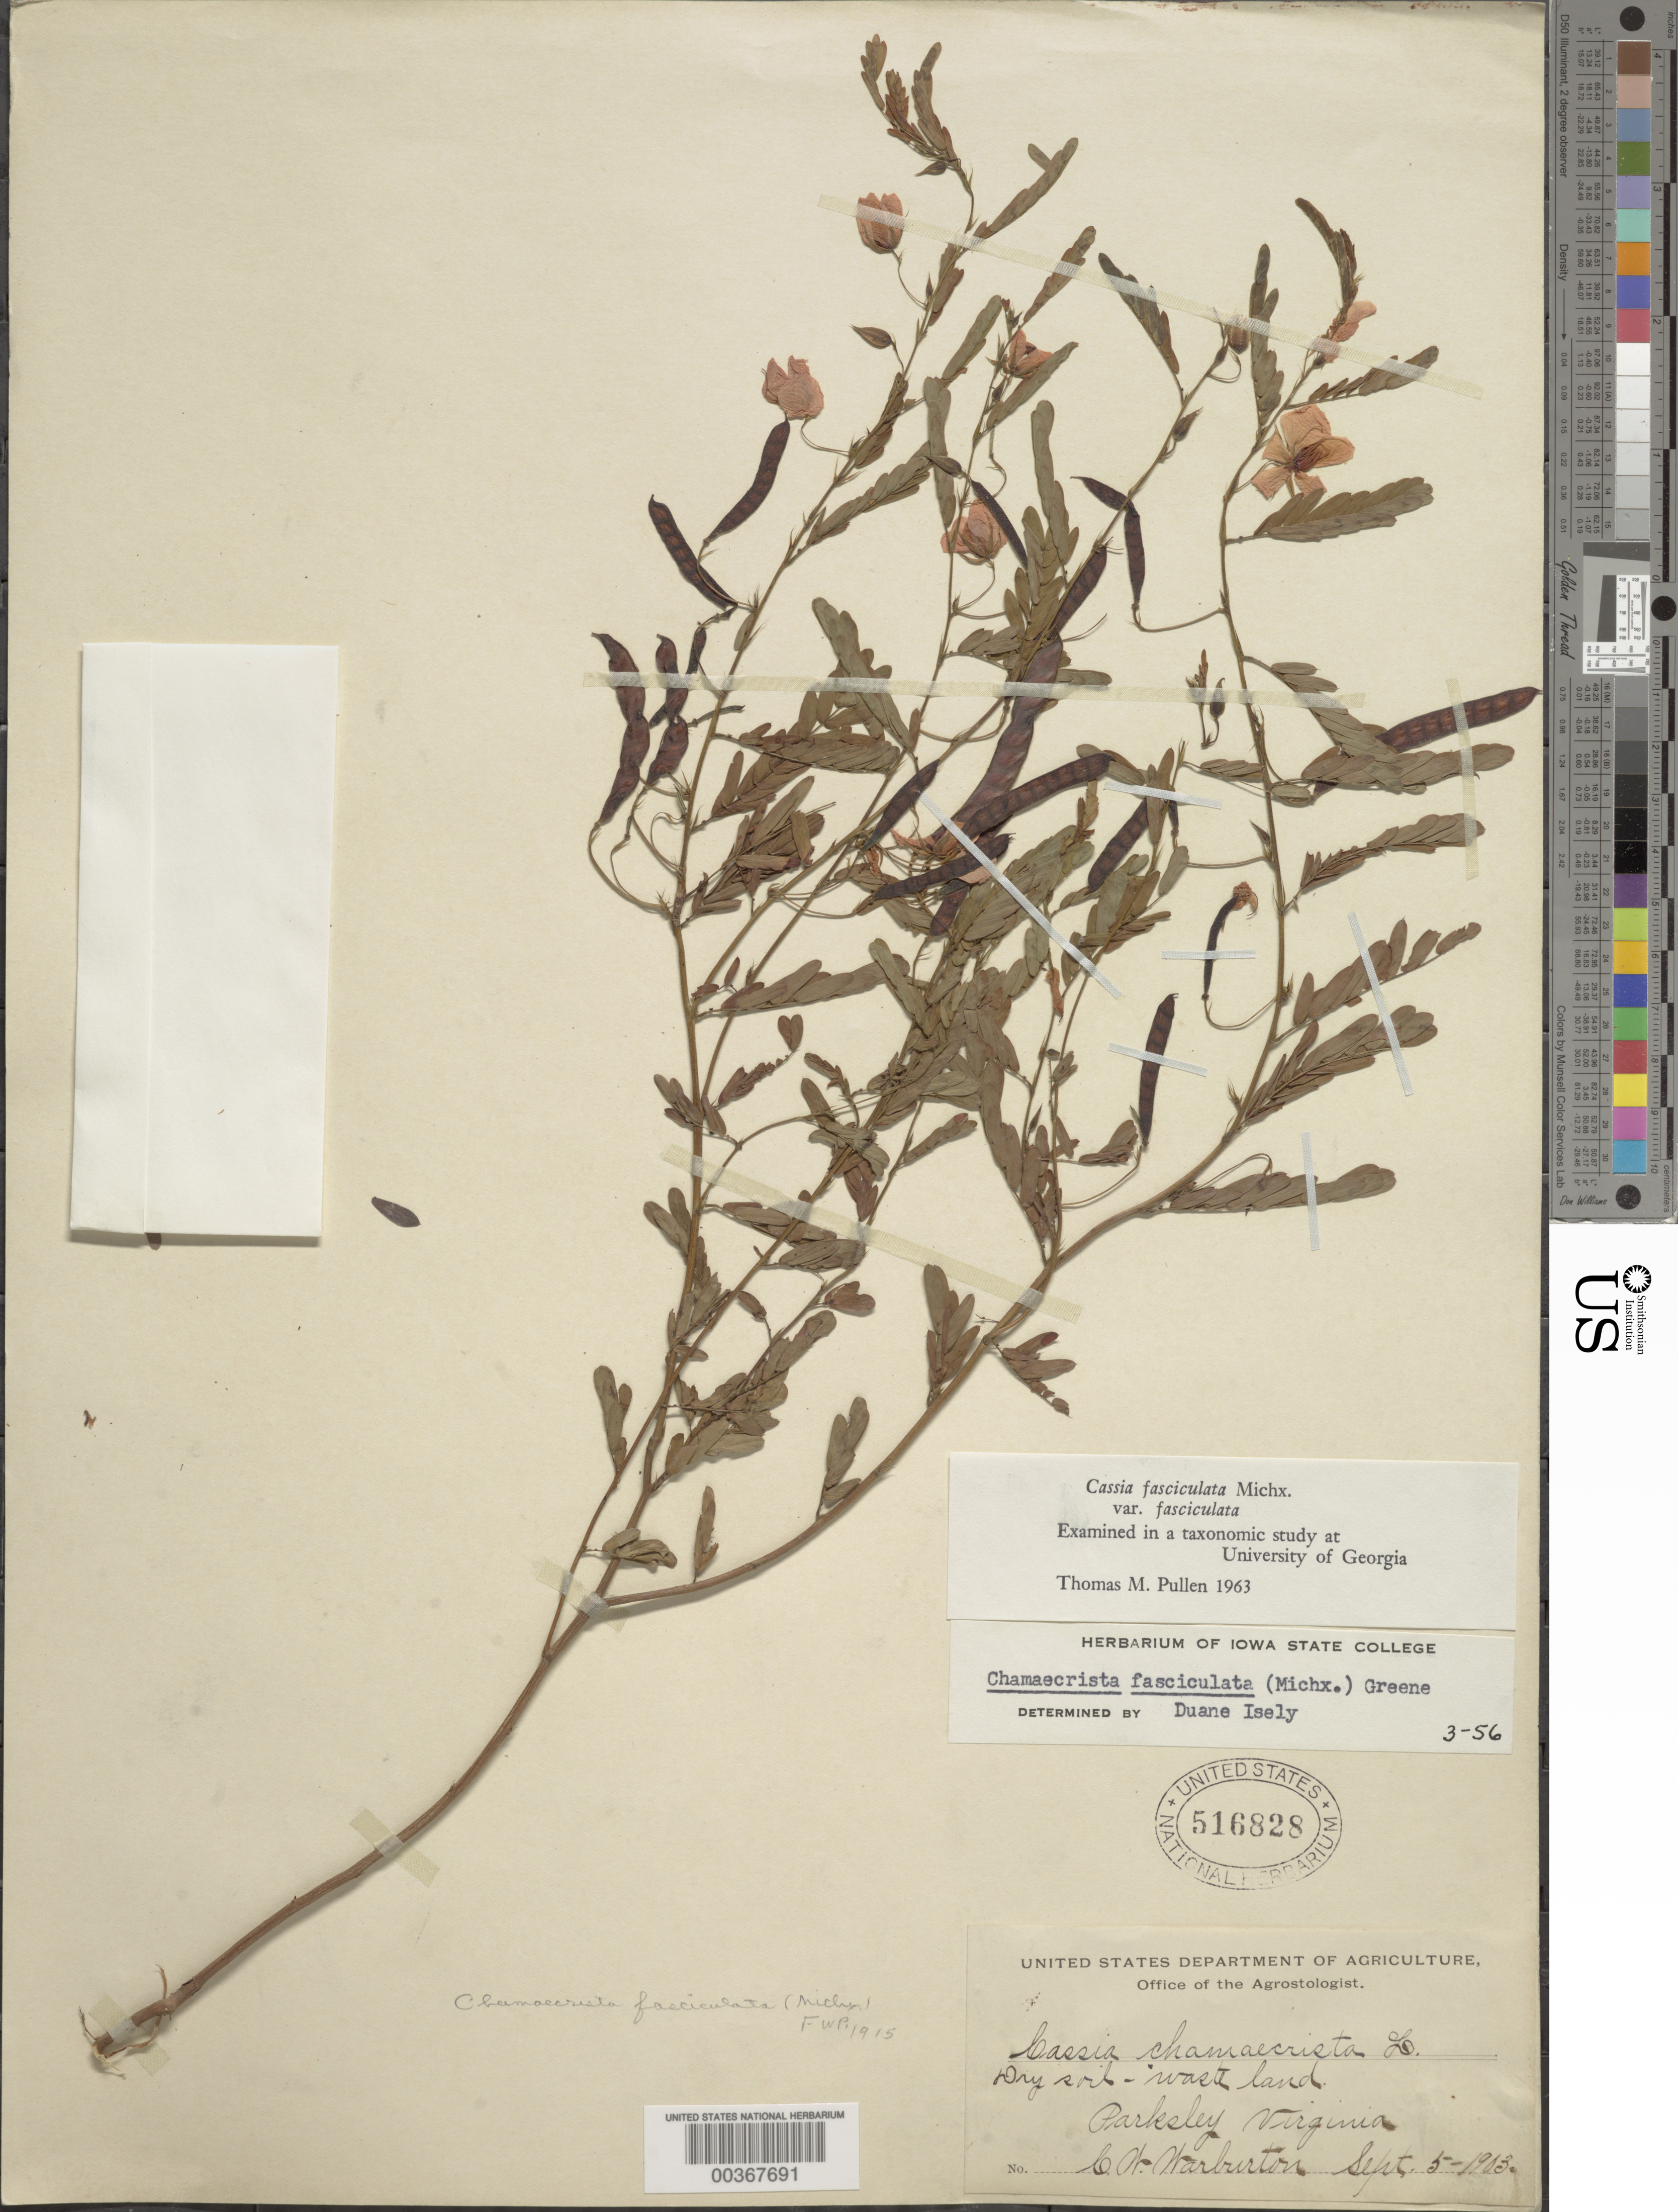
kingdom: Plantae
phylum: Tracheophyta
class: Magnoliopsida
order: Fabales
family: Fabaceae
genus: Chamaecrista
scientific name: Chamaecrista fasciculata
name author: (Michx.) Greene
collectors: C. Warburton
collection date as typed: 05 Sep 1903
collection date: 1903-09-05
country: United States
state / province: Virginia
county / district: Accomack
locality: Parksley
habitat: Dry soil, waste land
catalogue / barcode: US 516828